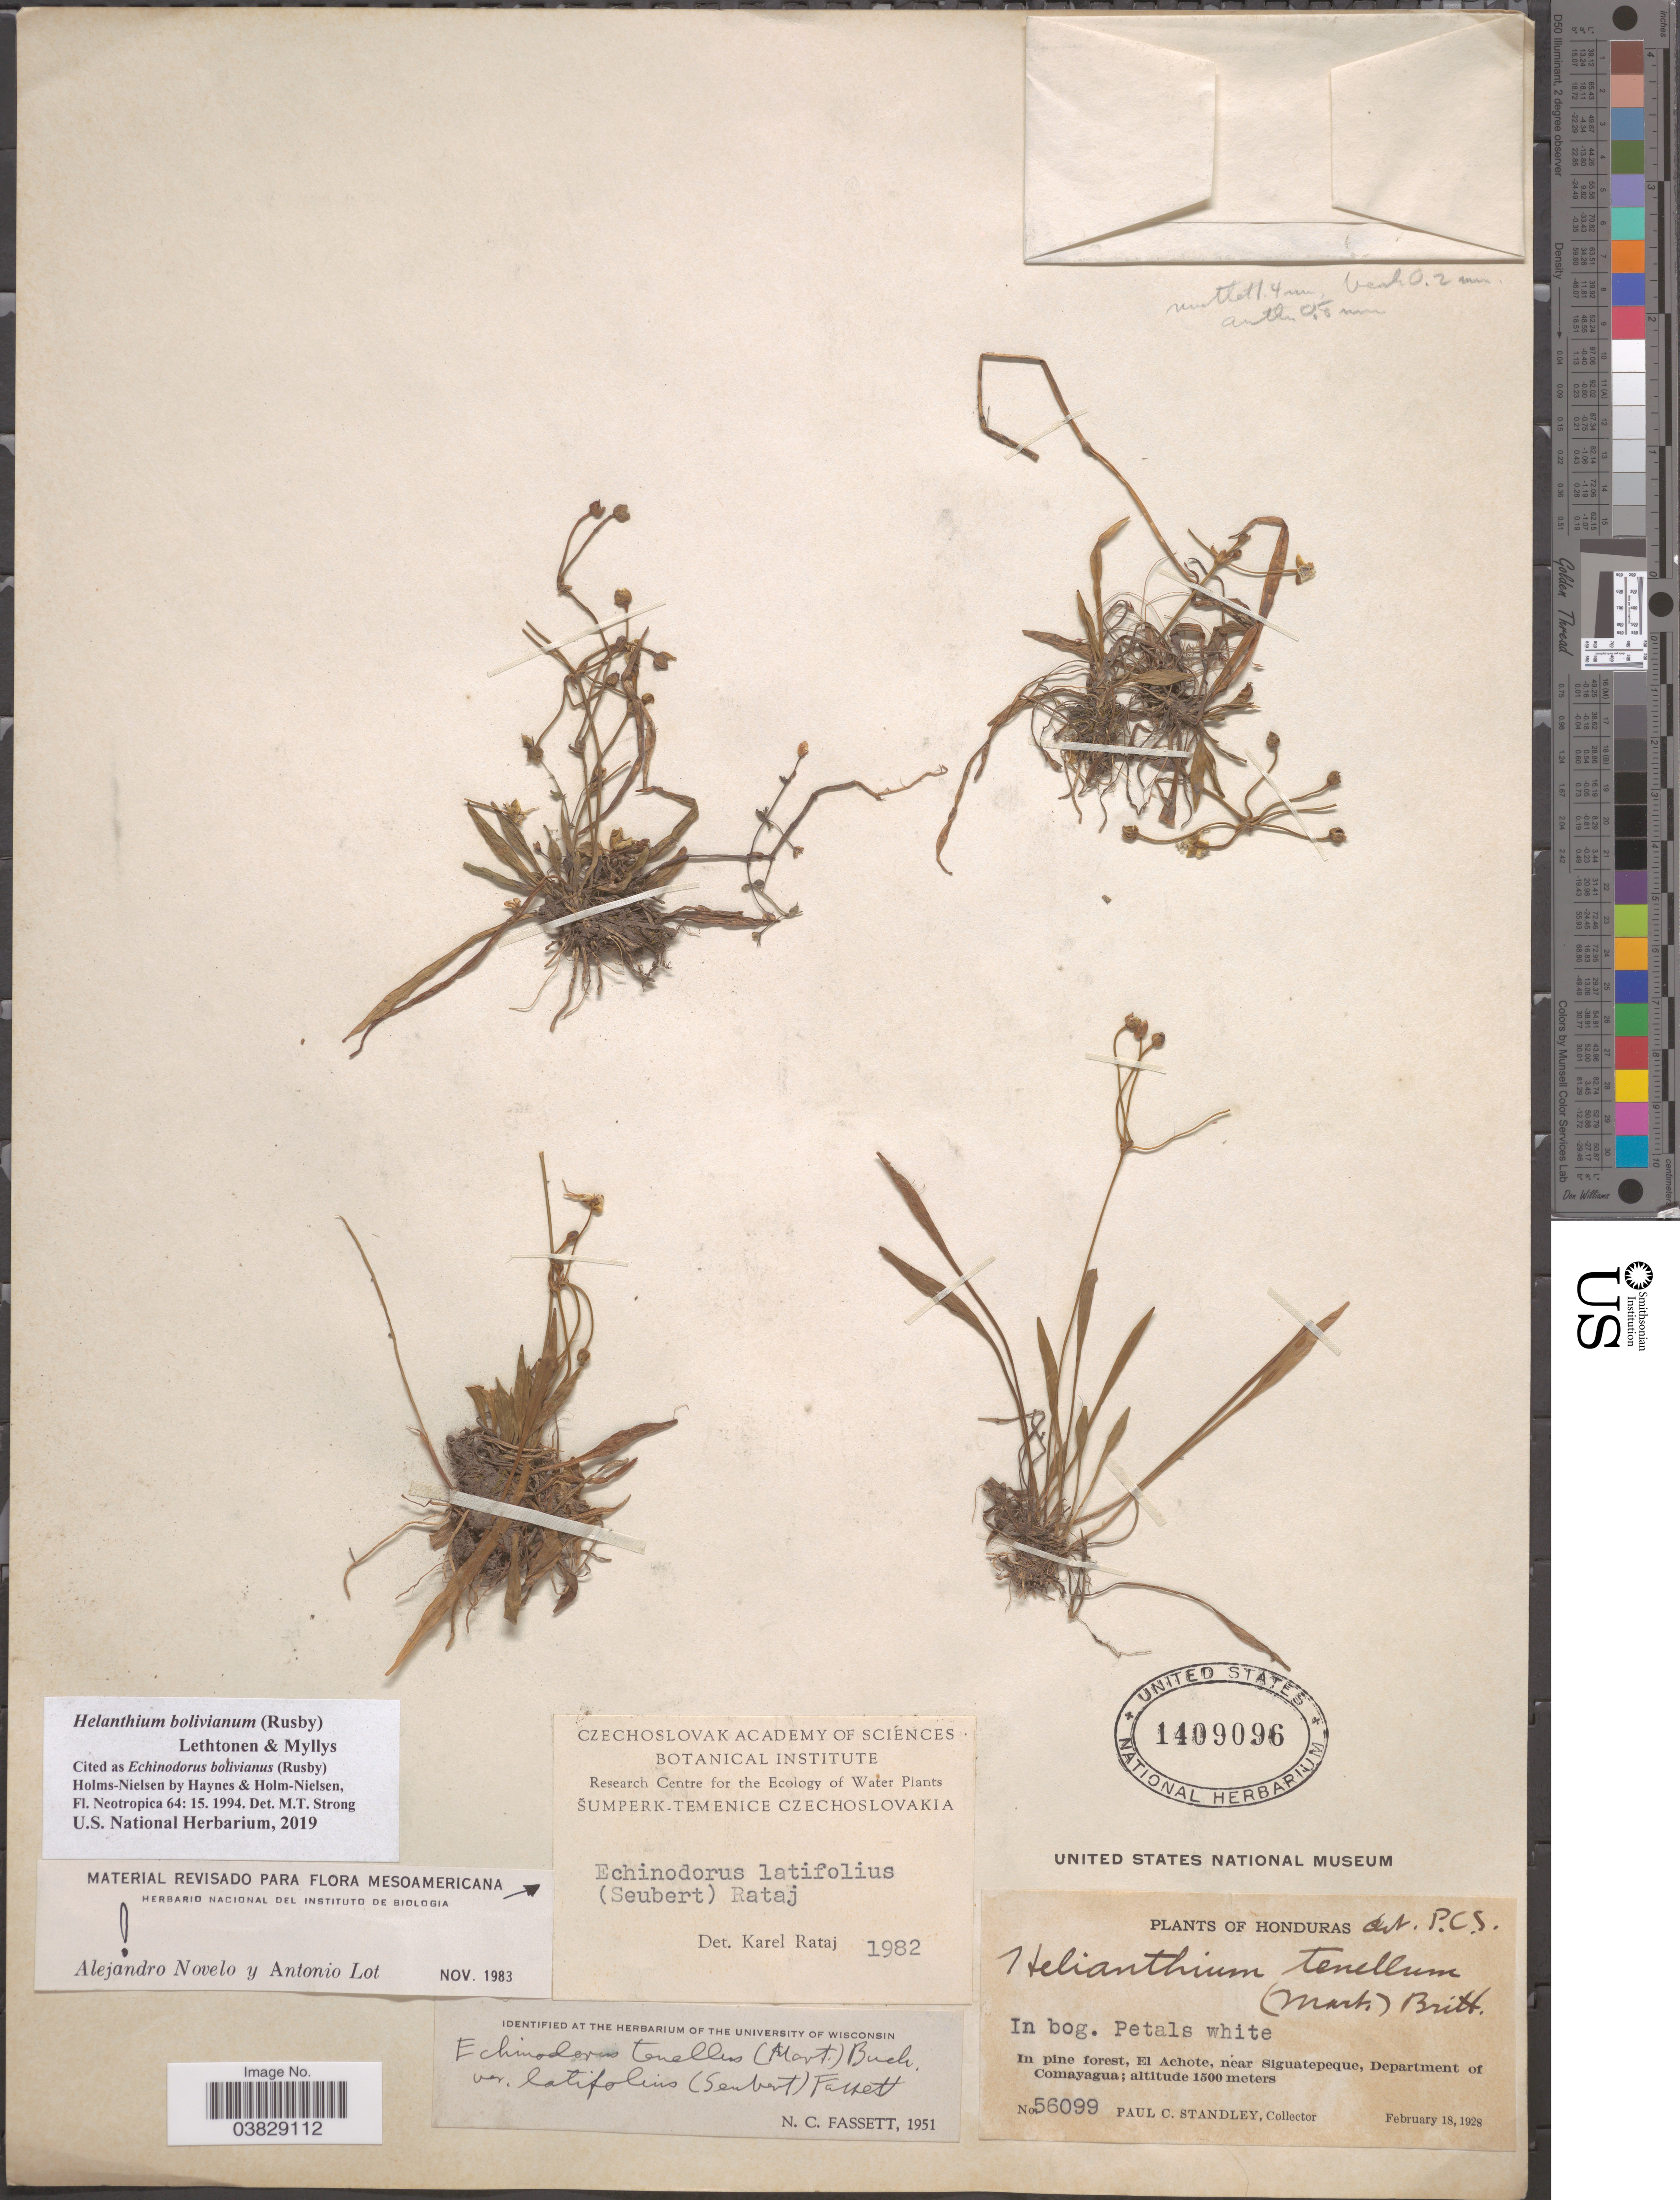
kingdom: Plantae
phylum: Tracheophyta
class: Liliopsida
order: Alismatales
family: Alismataceae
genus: Helanthium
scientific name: Helanthium bolivianum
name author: (Rusby) Lehtonen & Myllys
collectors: P. C. Standley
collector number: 56099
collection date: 1928-02-18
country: Honduras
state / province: Comayagua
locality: In pine forest, El Achote, near Siguatepegue, Department of Comayagua.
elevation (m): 1500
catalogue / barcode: US 1409096